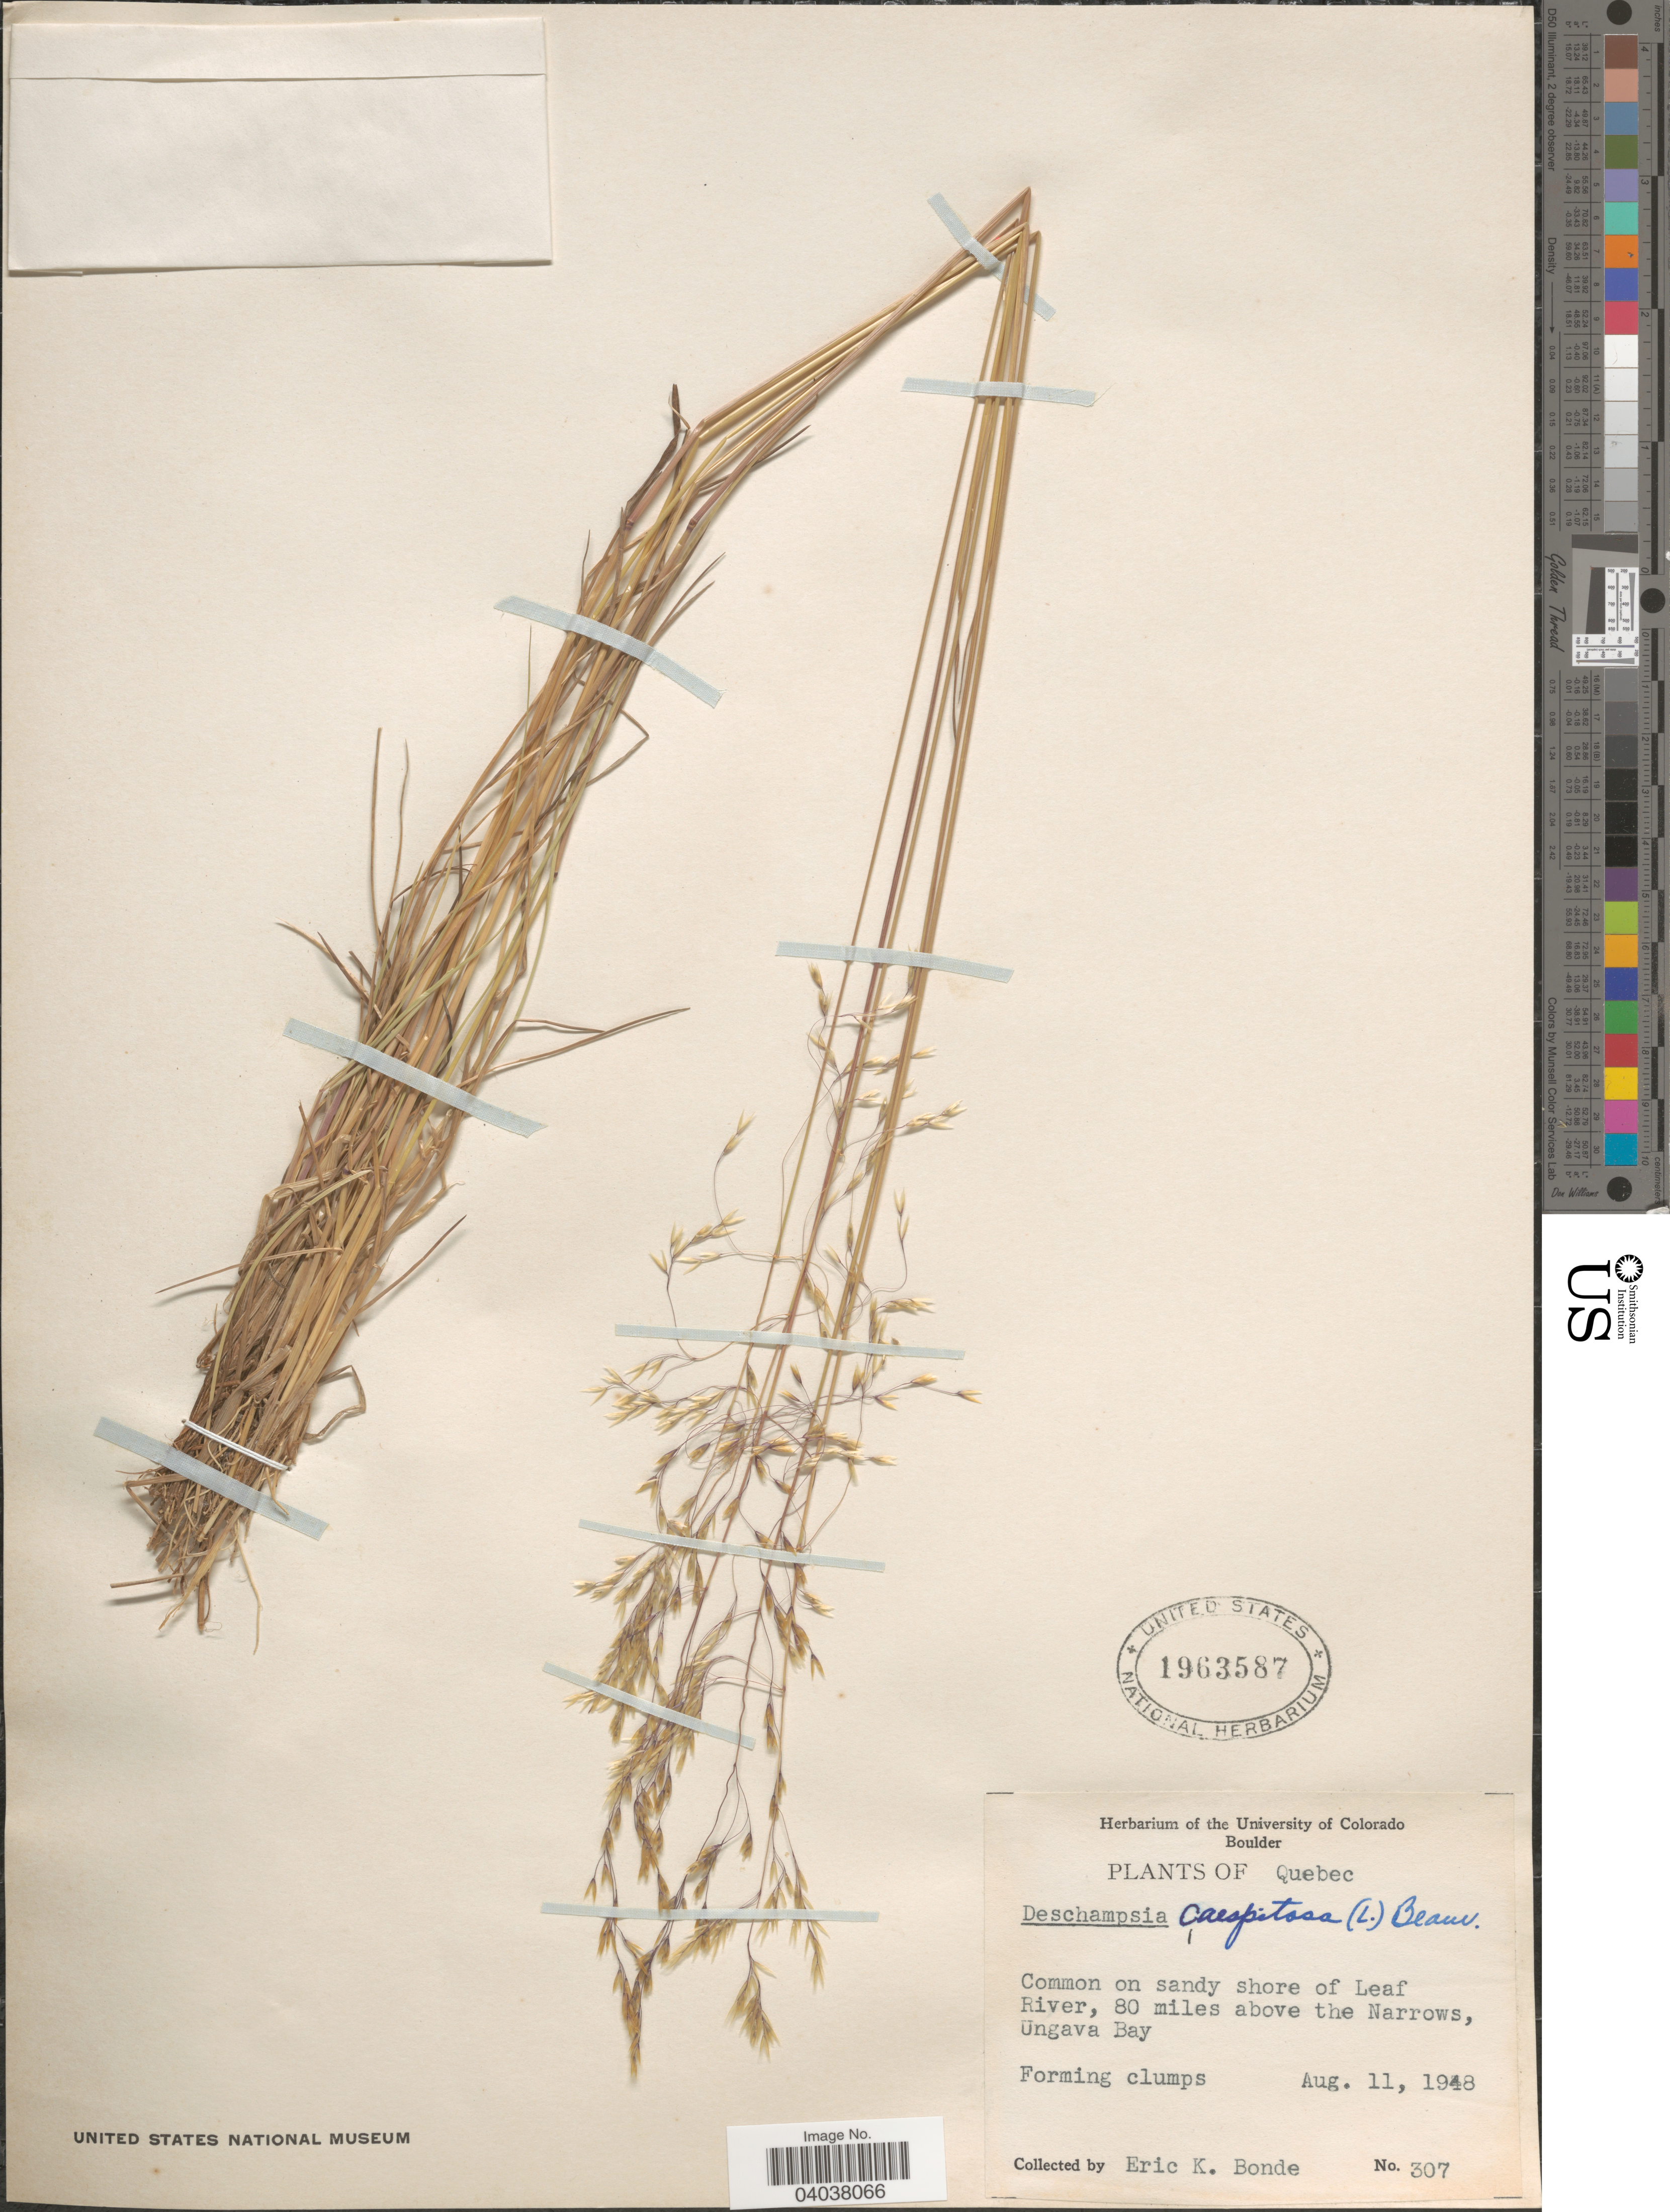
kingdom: Plantae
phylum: Tracheophyta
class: Liliopsida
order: Poales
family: Poaceae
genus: Deschampsia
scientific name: Deschampsia cespitosa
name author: (L.) P. Beauv.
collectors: E. Bonde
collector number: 307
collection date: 1948-08-11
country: Canada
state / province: Quebec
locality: On sandy shore of Leaf River, 80 miles above the Narrows, Ungava Bay.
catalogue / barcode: US 1963587